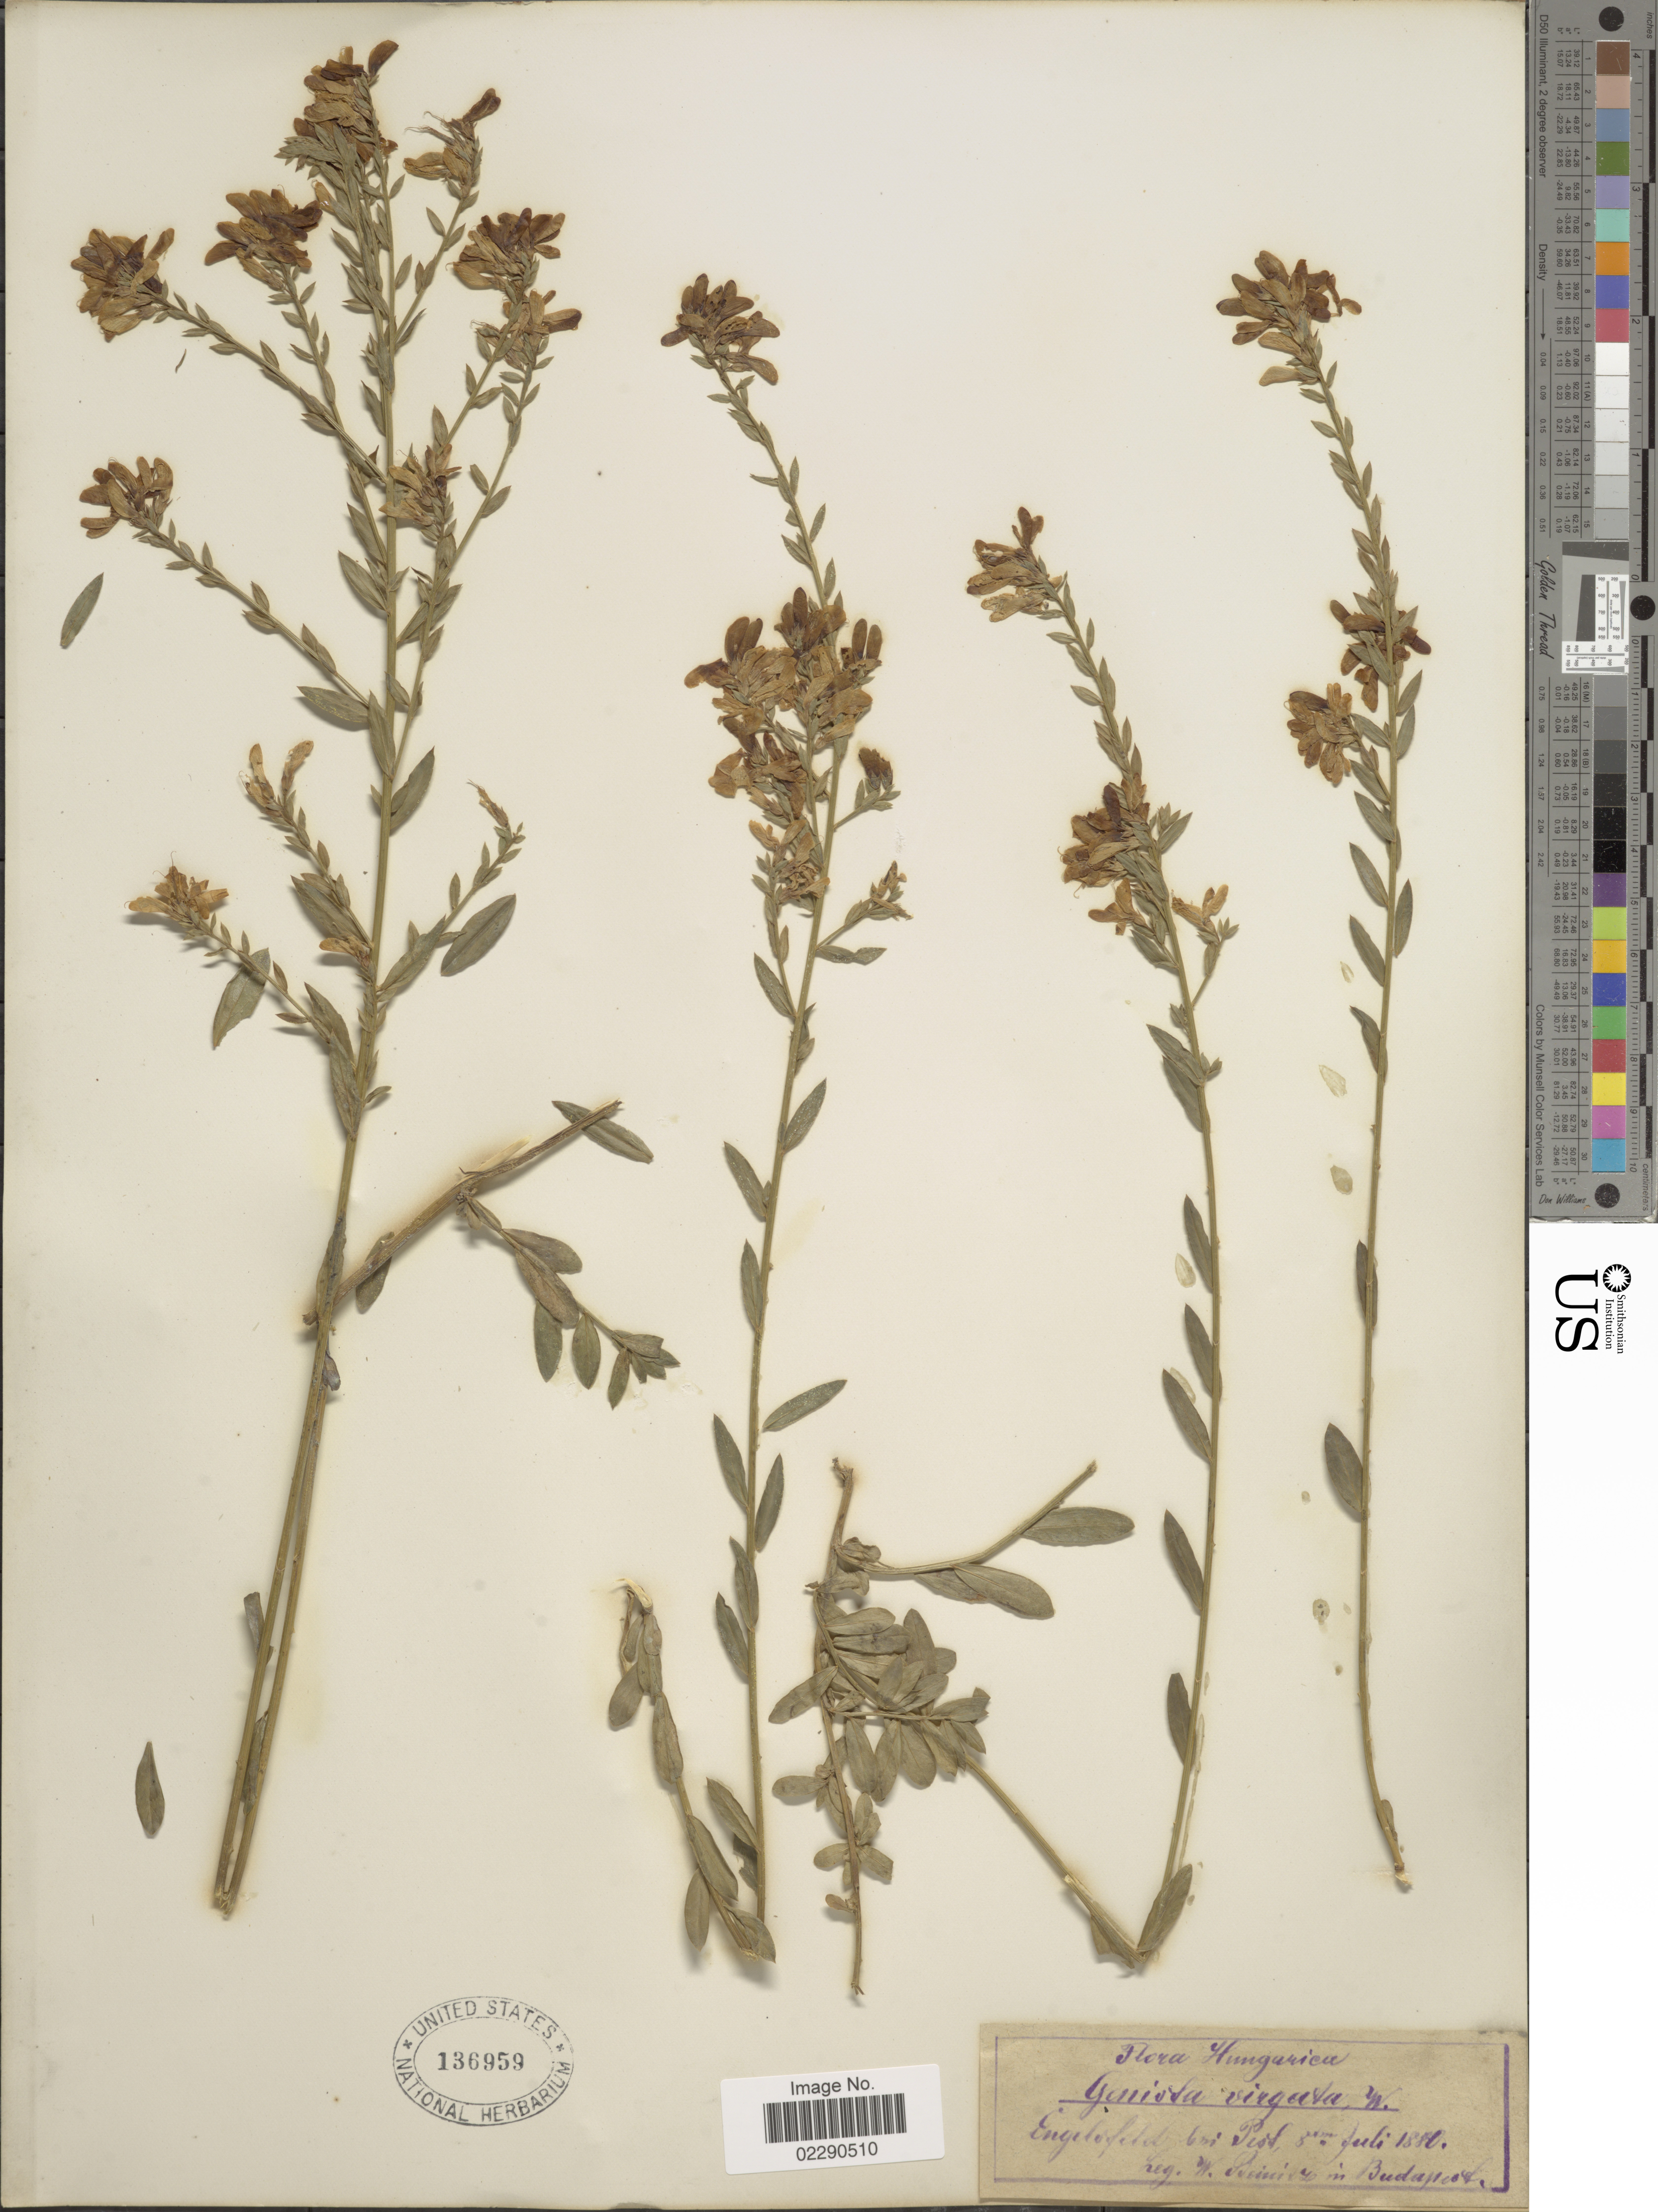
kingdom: Plantae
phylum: Tracheophyta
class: Magnoliopsida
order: Fabales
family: Fabaceae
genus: Genista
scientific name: Genista virgata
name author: Link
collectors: W. Reinitz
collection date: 1881-07-08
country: Hungary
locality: Piol, Budapest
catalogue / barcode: US 136959